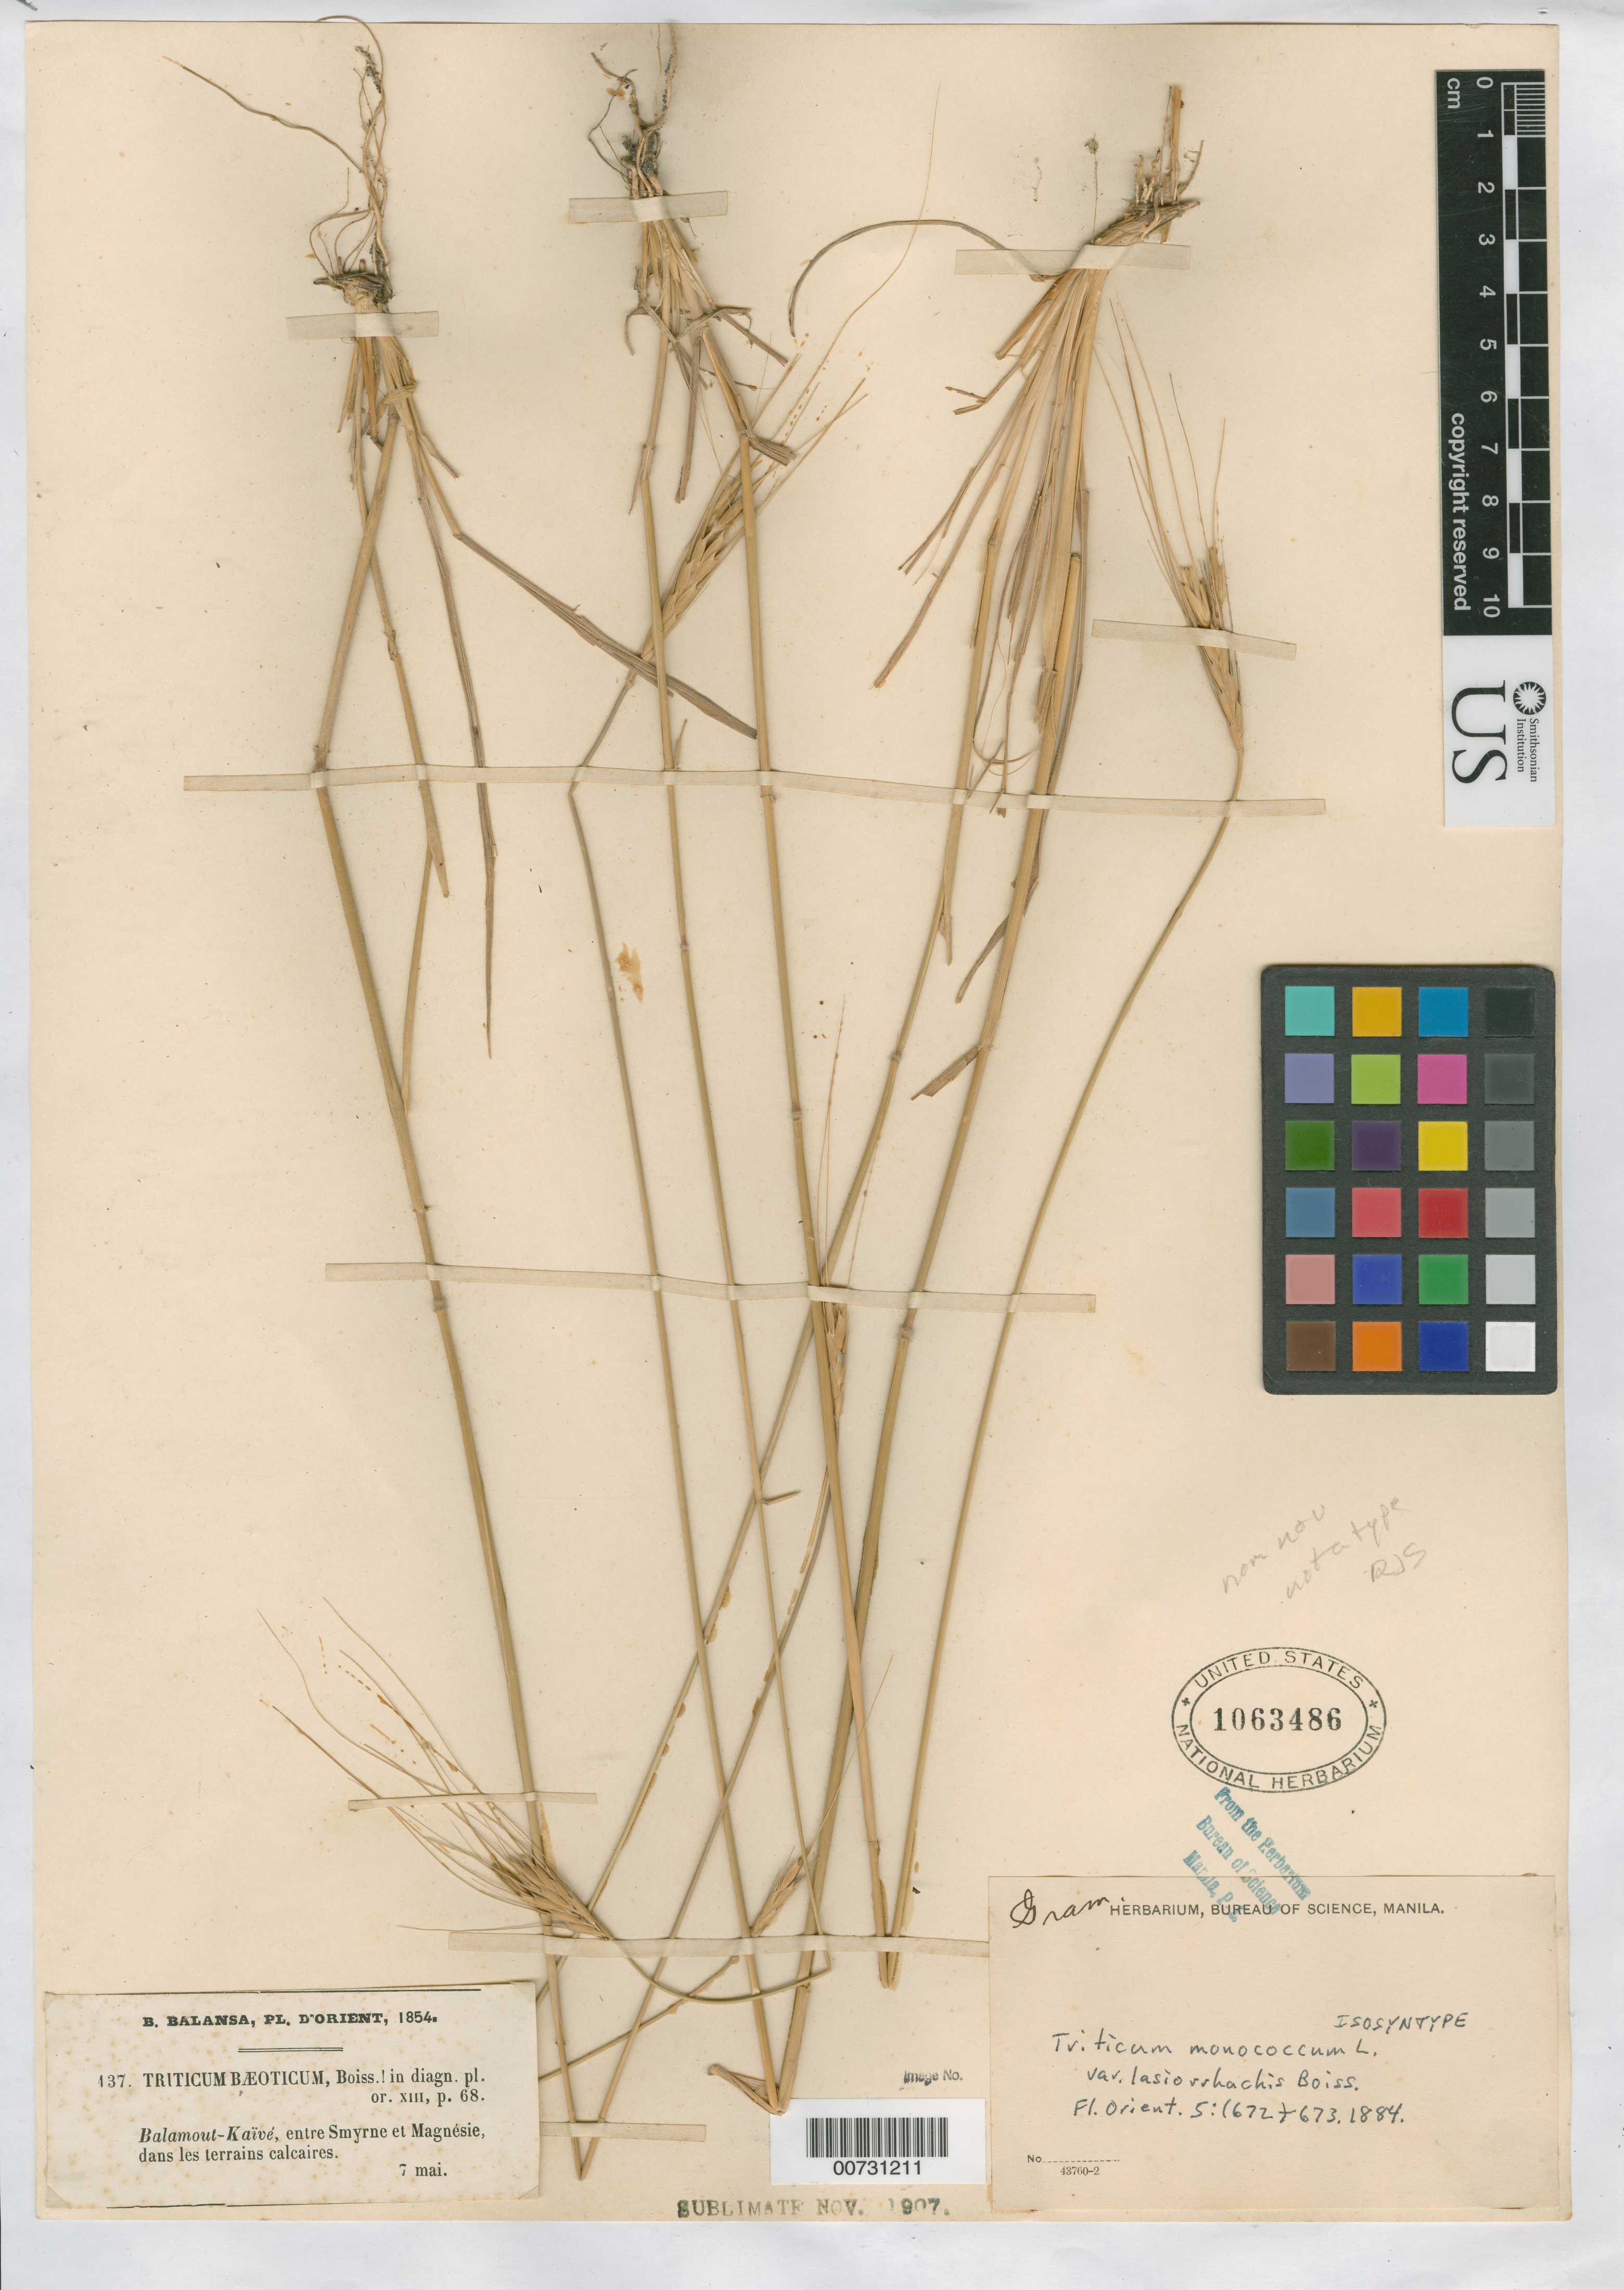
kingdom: Plantae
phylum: Tracheophyta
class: Liliopsida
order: Poales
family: Poaceae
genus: Triticum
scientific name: Triticum monococcum var. lasiorrhachis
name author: Boiss.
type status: Isosyntype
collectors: B. Balansa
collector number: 137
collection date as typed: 07 May 1854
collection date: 1854-05-07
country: Turkey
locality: Balamout-Kaïvé, entre Smyrne et Magnésie, dans les terrains calcaires.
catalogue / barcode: US 1063486